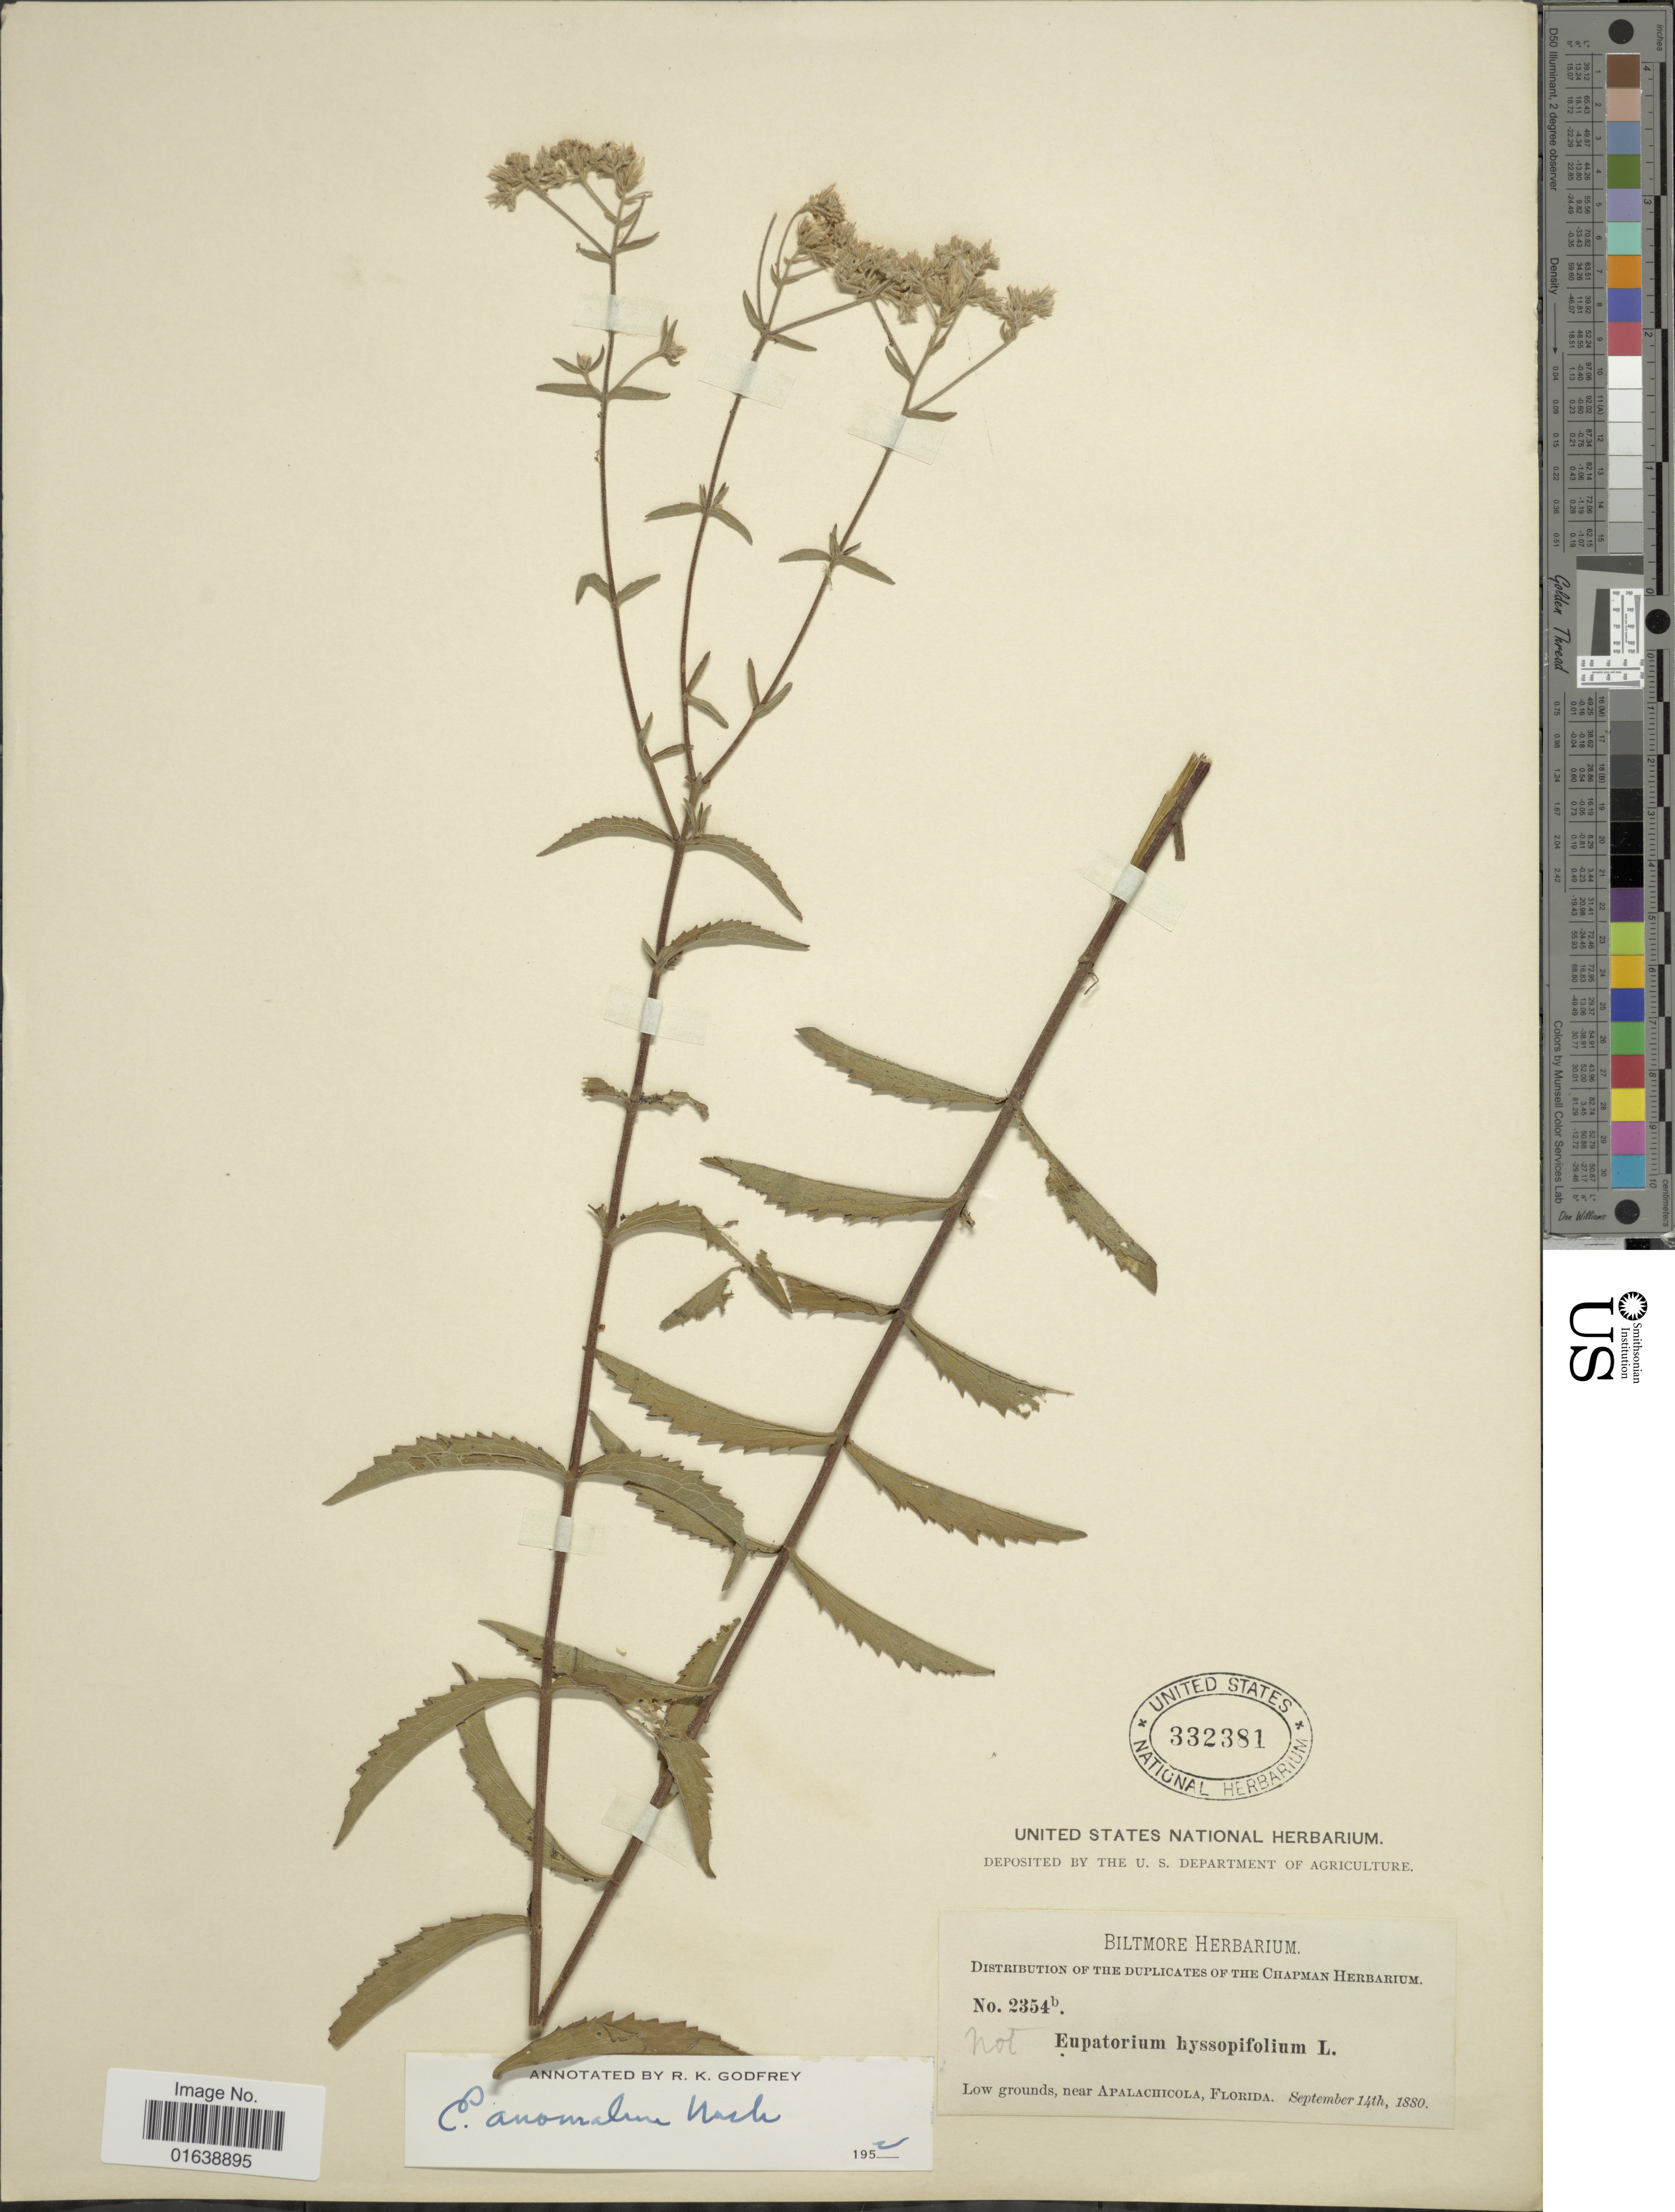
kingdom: Plantae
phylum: Tracheophyta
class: Magnoliopsida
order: Asterales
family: Asteraceae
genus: Eupatorium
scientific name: Eupatorium anomalum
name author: Nash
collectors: ex herb. Biltmore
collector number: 2354b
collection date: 1880-09-14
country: United States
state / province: Florida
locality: Low grounds, near Apalachiocola, Florida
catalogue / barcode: US 332381